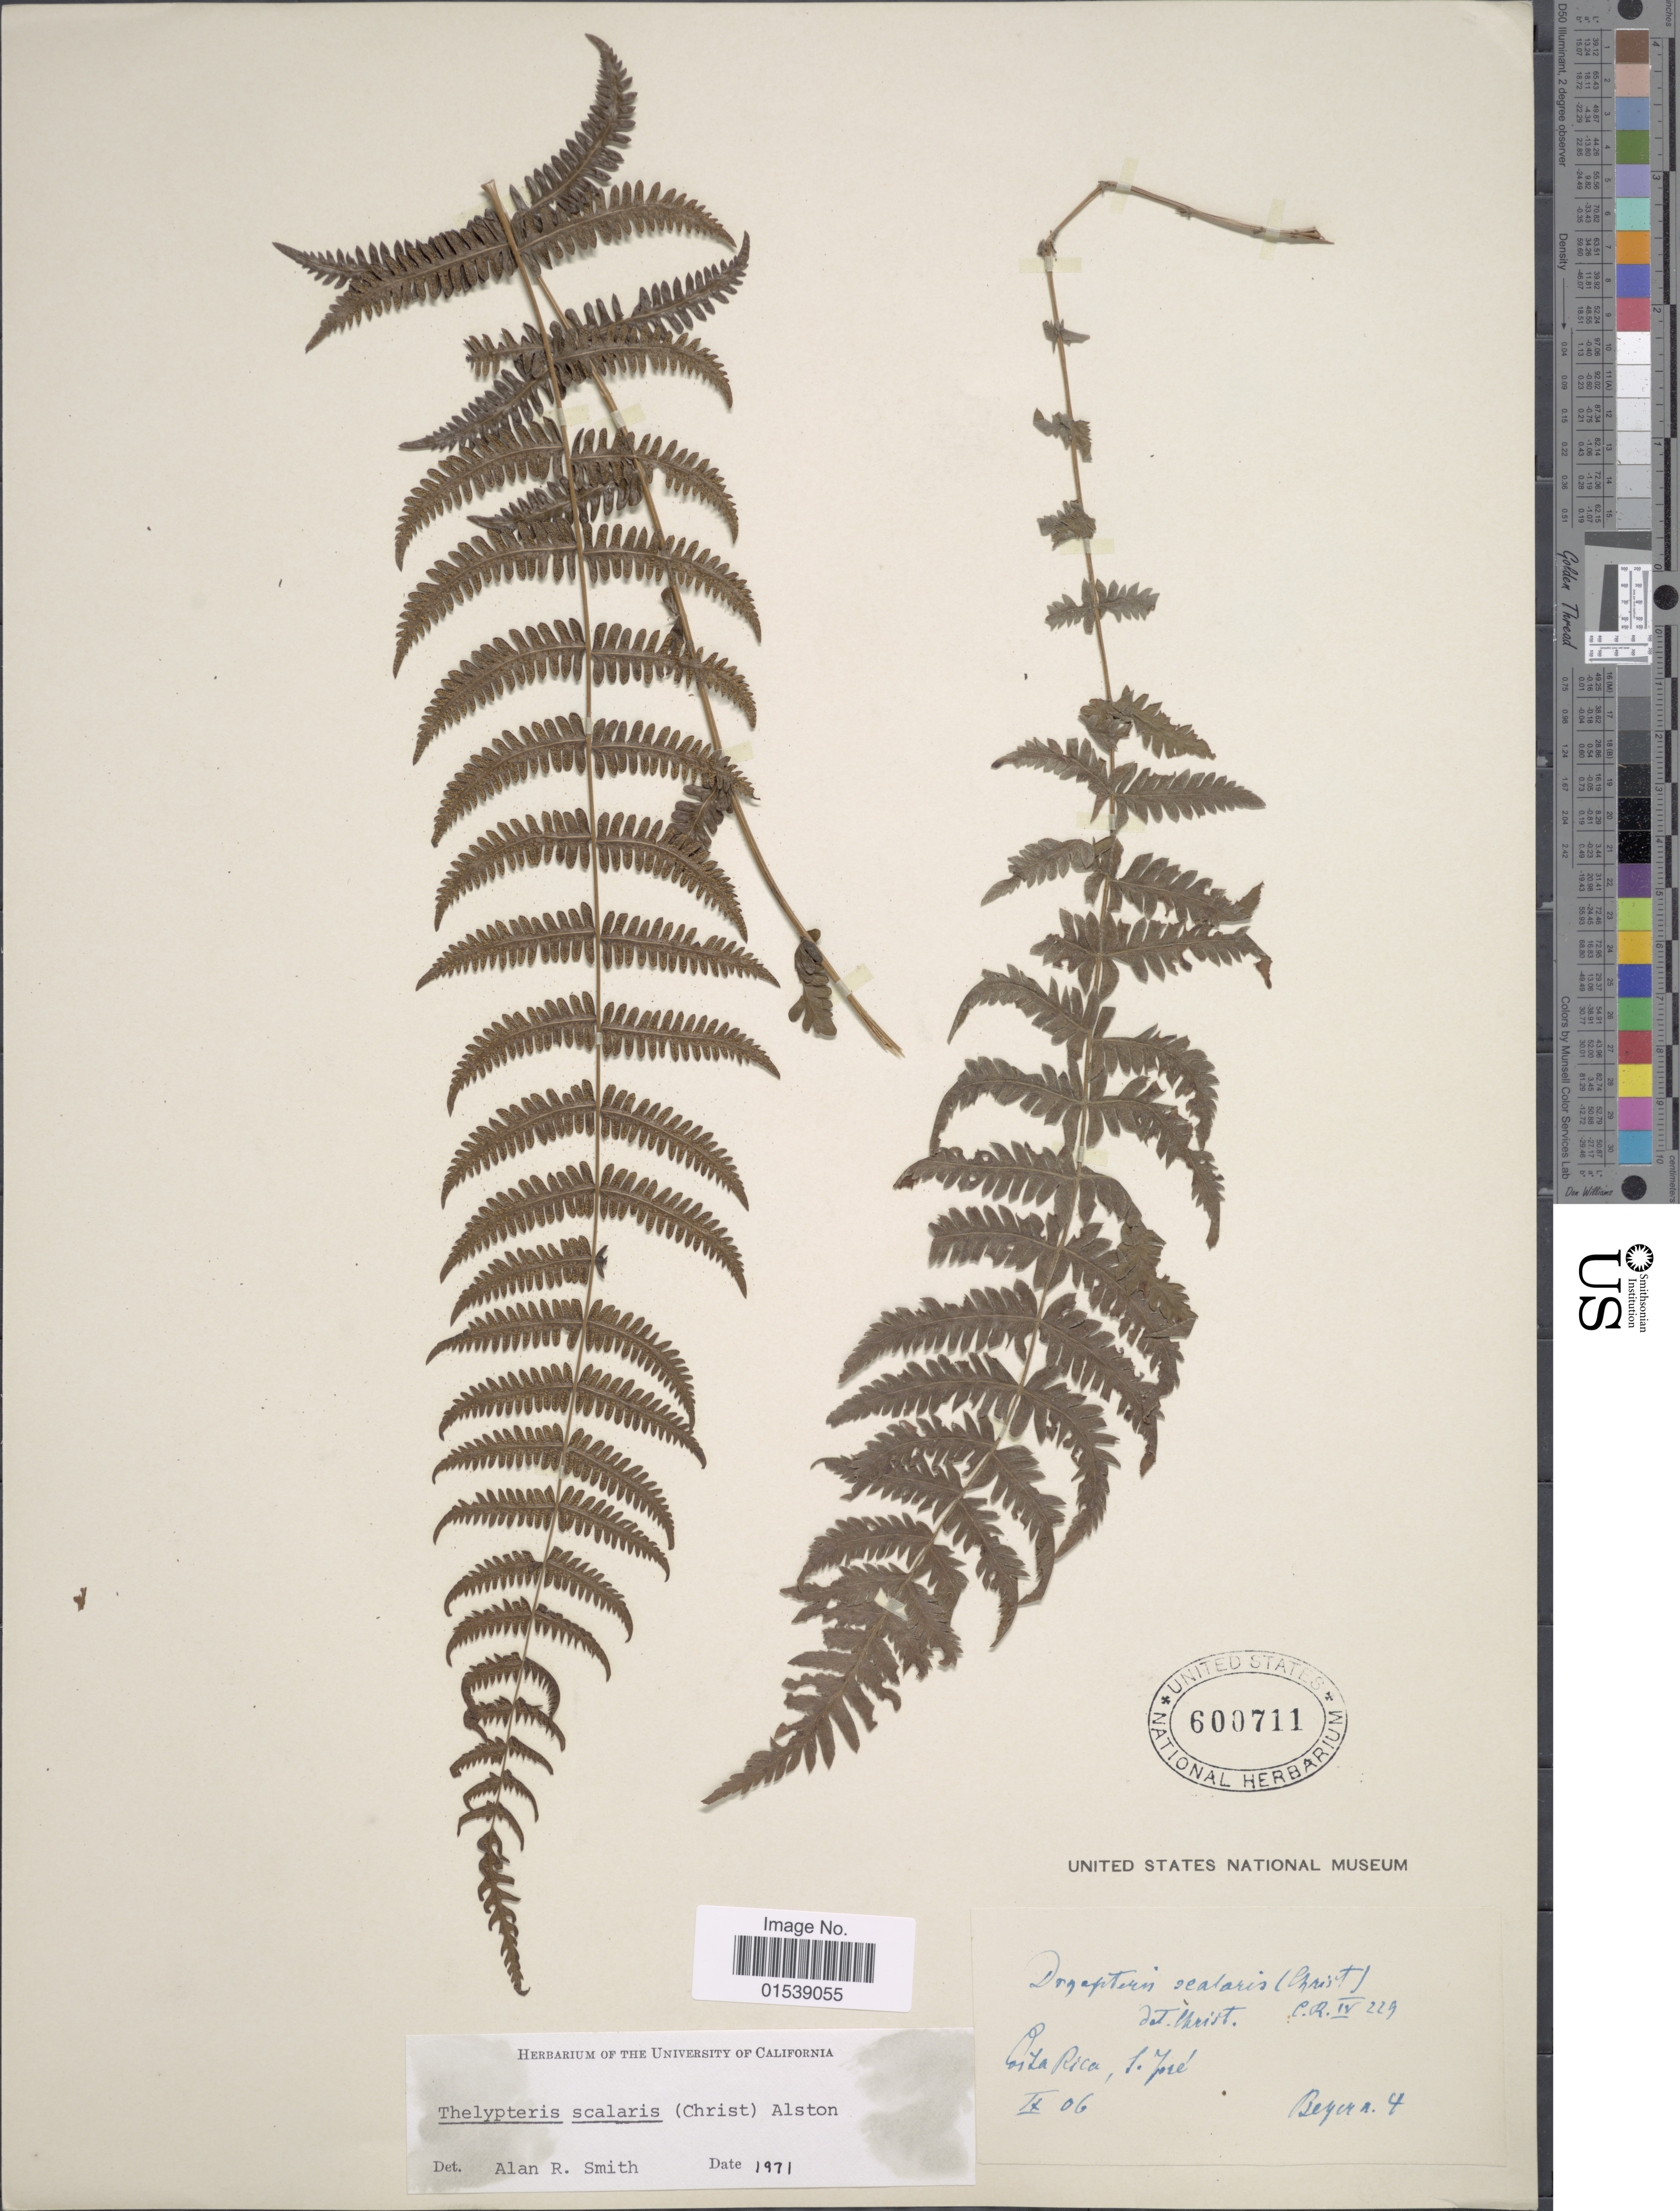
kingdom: Plantae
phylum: Tracheophyta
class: Polypodiopsida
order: Polypodiales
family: Thelypteridaceae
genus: Amauropelta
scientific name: Amauropelta scalaris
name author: (Christ) Á. Löve & D. Löve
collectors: -. Beyer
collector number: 4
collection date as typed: Transcribed d/m/y: /9/6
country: Costa Rica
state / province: San José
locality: Costa Rica, S. Jose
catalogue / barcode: US 600711